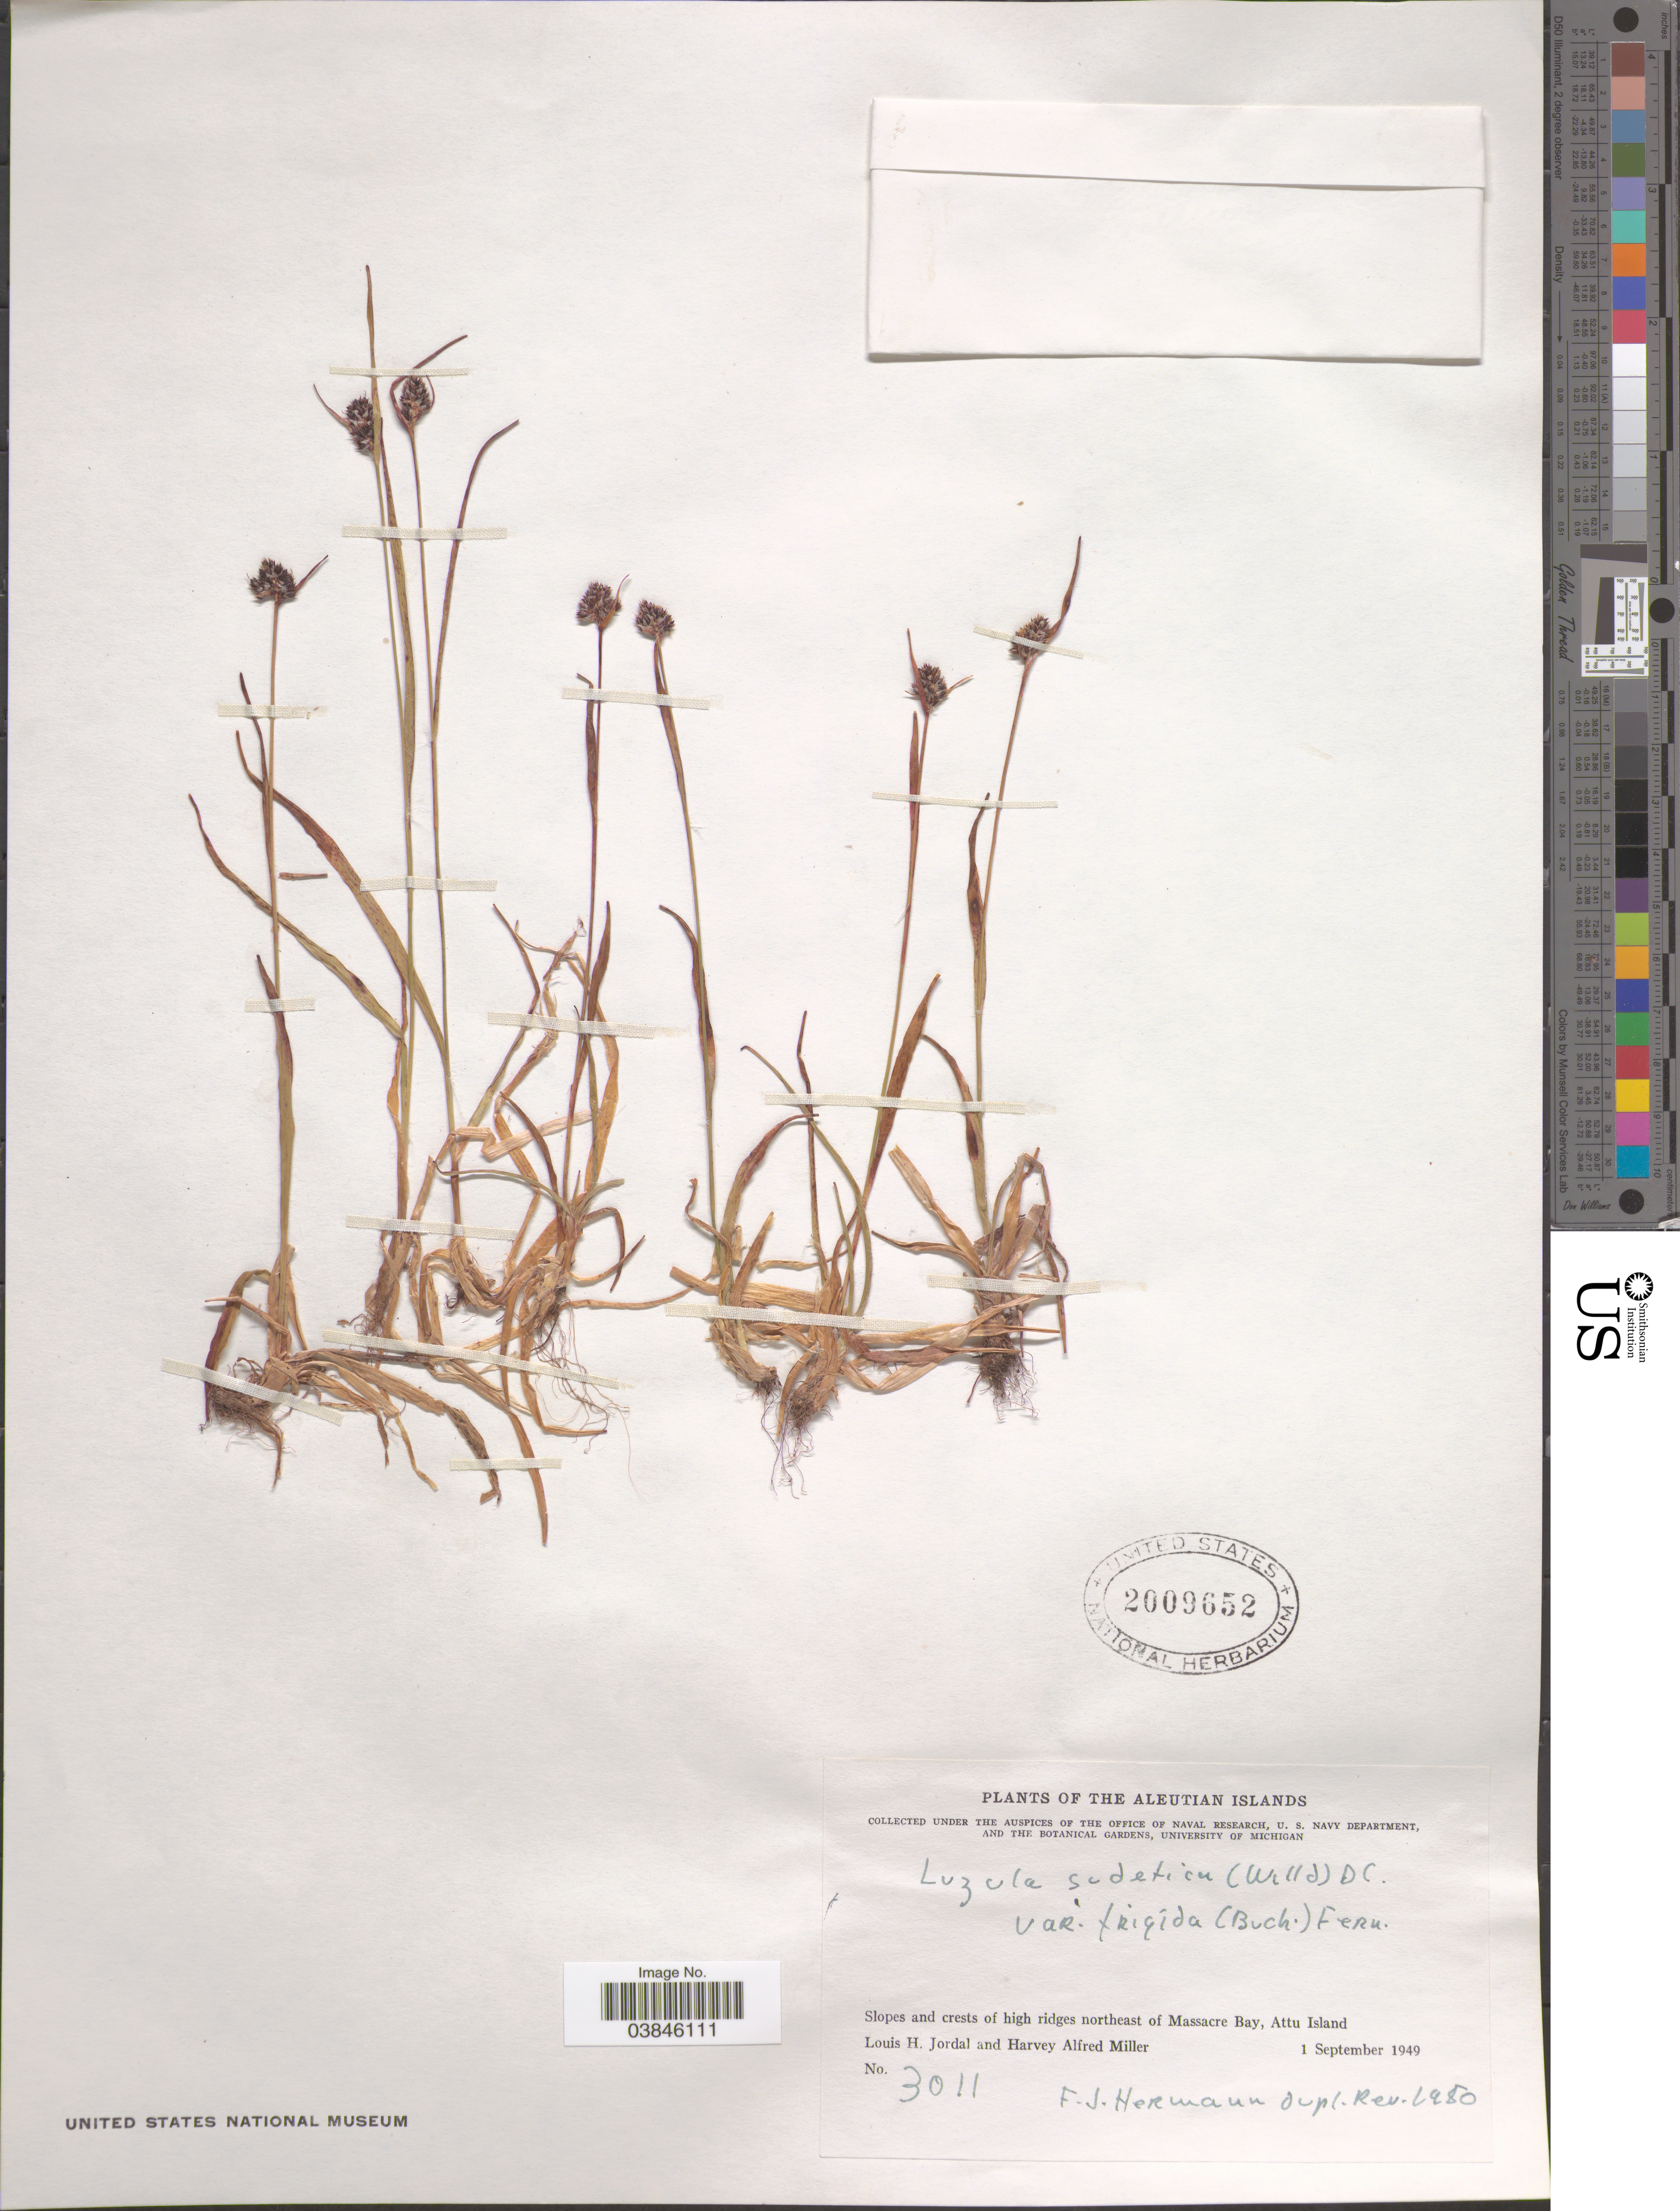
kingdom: Plantae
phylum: Tracheophyta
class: Liliopsida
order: Poales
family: Juncaceae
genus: Luzula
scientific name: Luzula multiflora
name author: (Ehrh.) Lej.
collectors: L. Jordal & H. A. Miller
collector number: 3011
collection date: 1949-09-01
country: United States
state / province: Alaska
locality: The Aleutian Islands. Slopes and crests of high ridges northeast of Massacre Bay, Attu Island.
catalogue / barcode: US 2009652